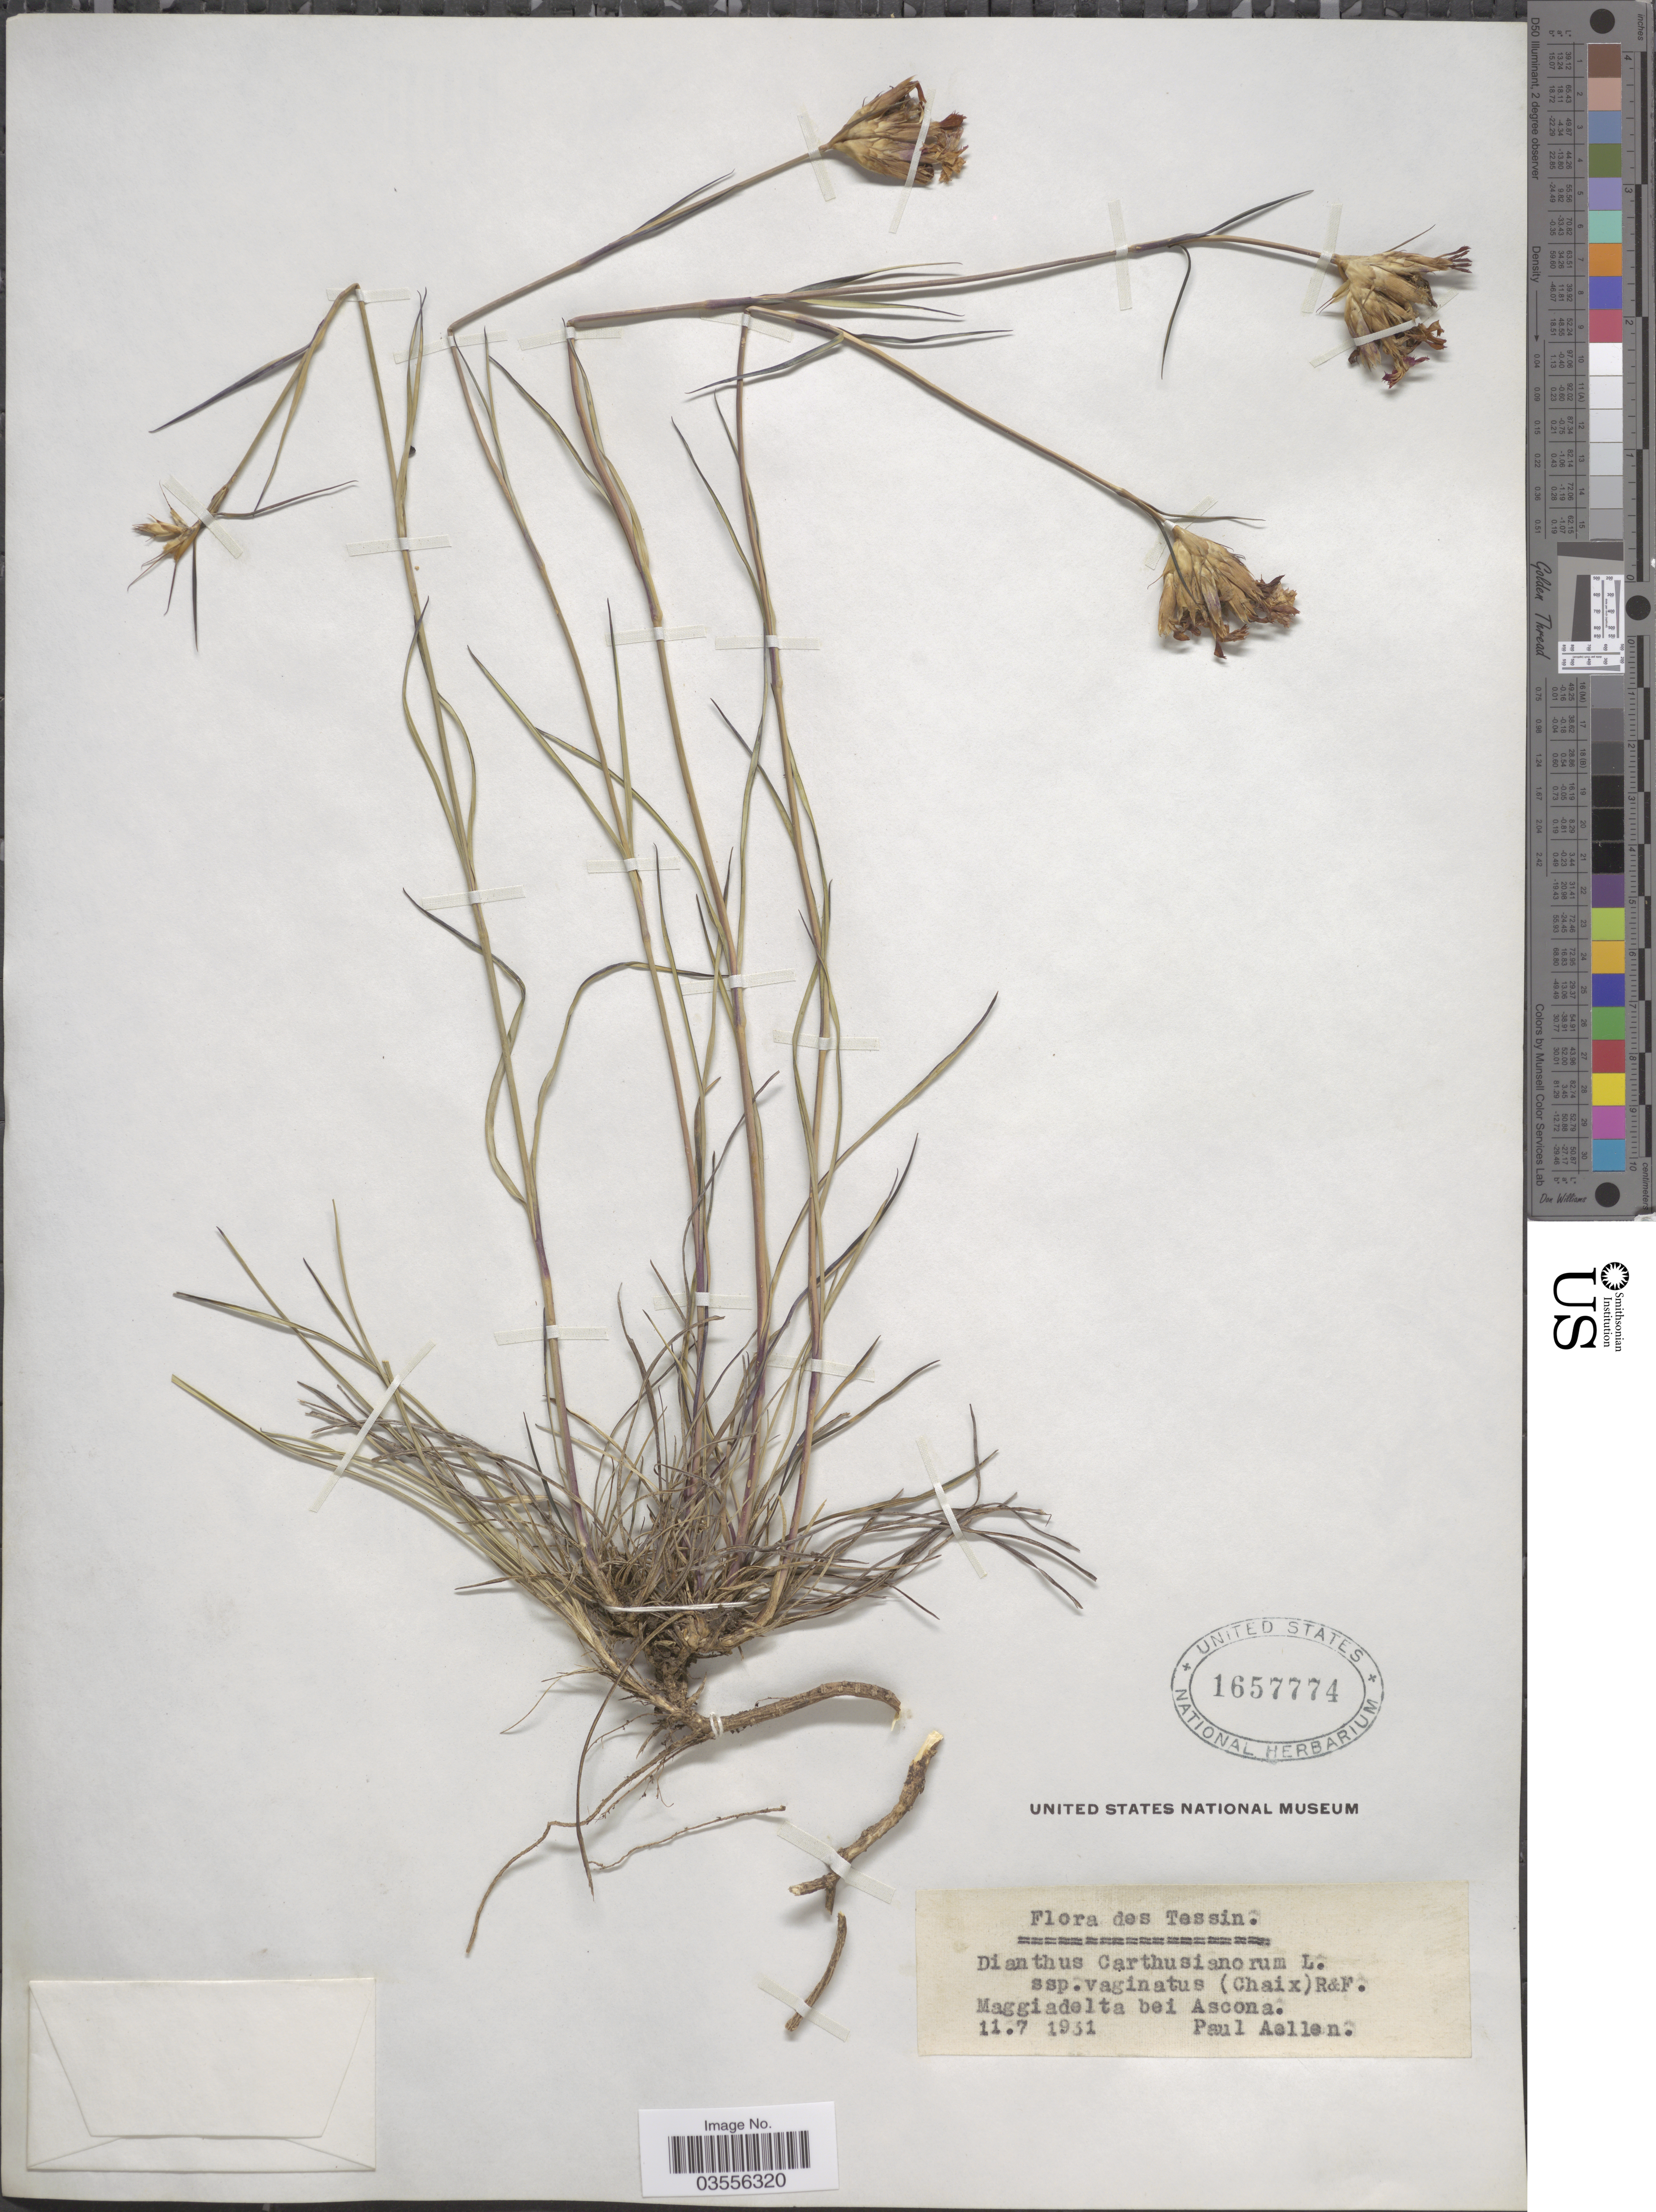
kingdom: Plantae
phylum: Tracheophyta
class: Magnoliopsida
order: Caryophyllales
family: Caryophyllaceae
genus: Dianthus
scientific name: Dianthus carthusianorum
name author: L.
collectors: P. Aellen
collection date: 1931-07-11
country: Switzerland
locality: Tessin. Maggiadelta bei Ascona.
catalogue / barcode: US 1657774